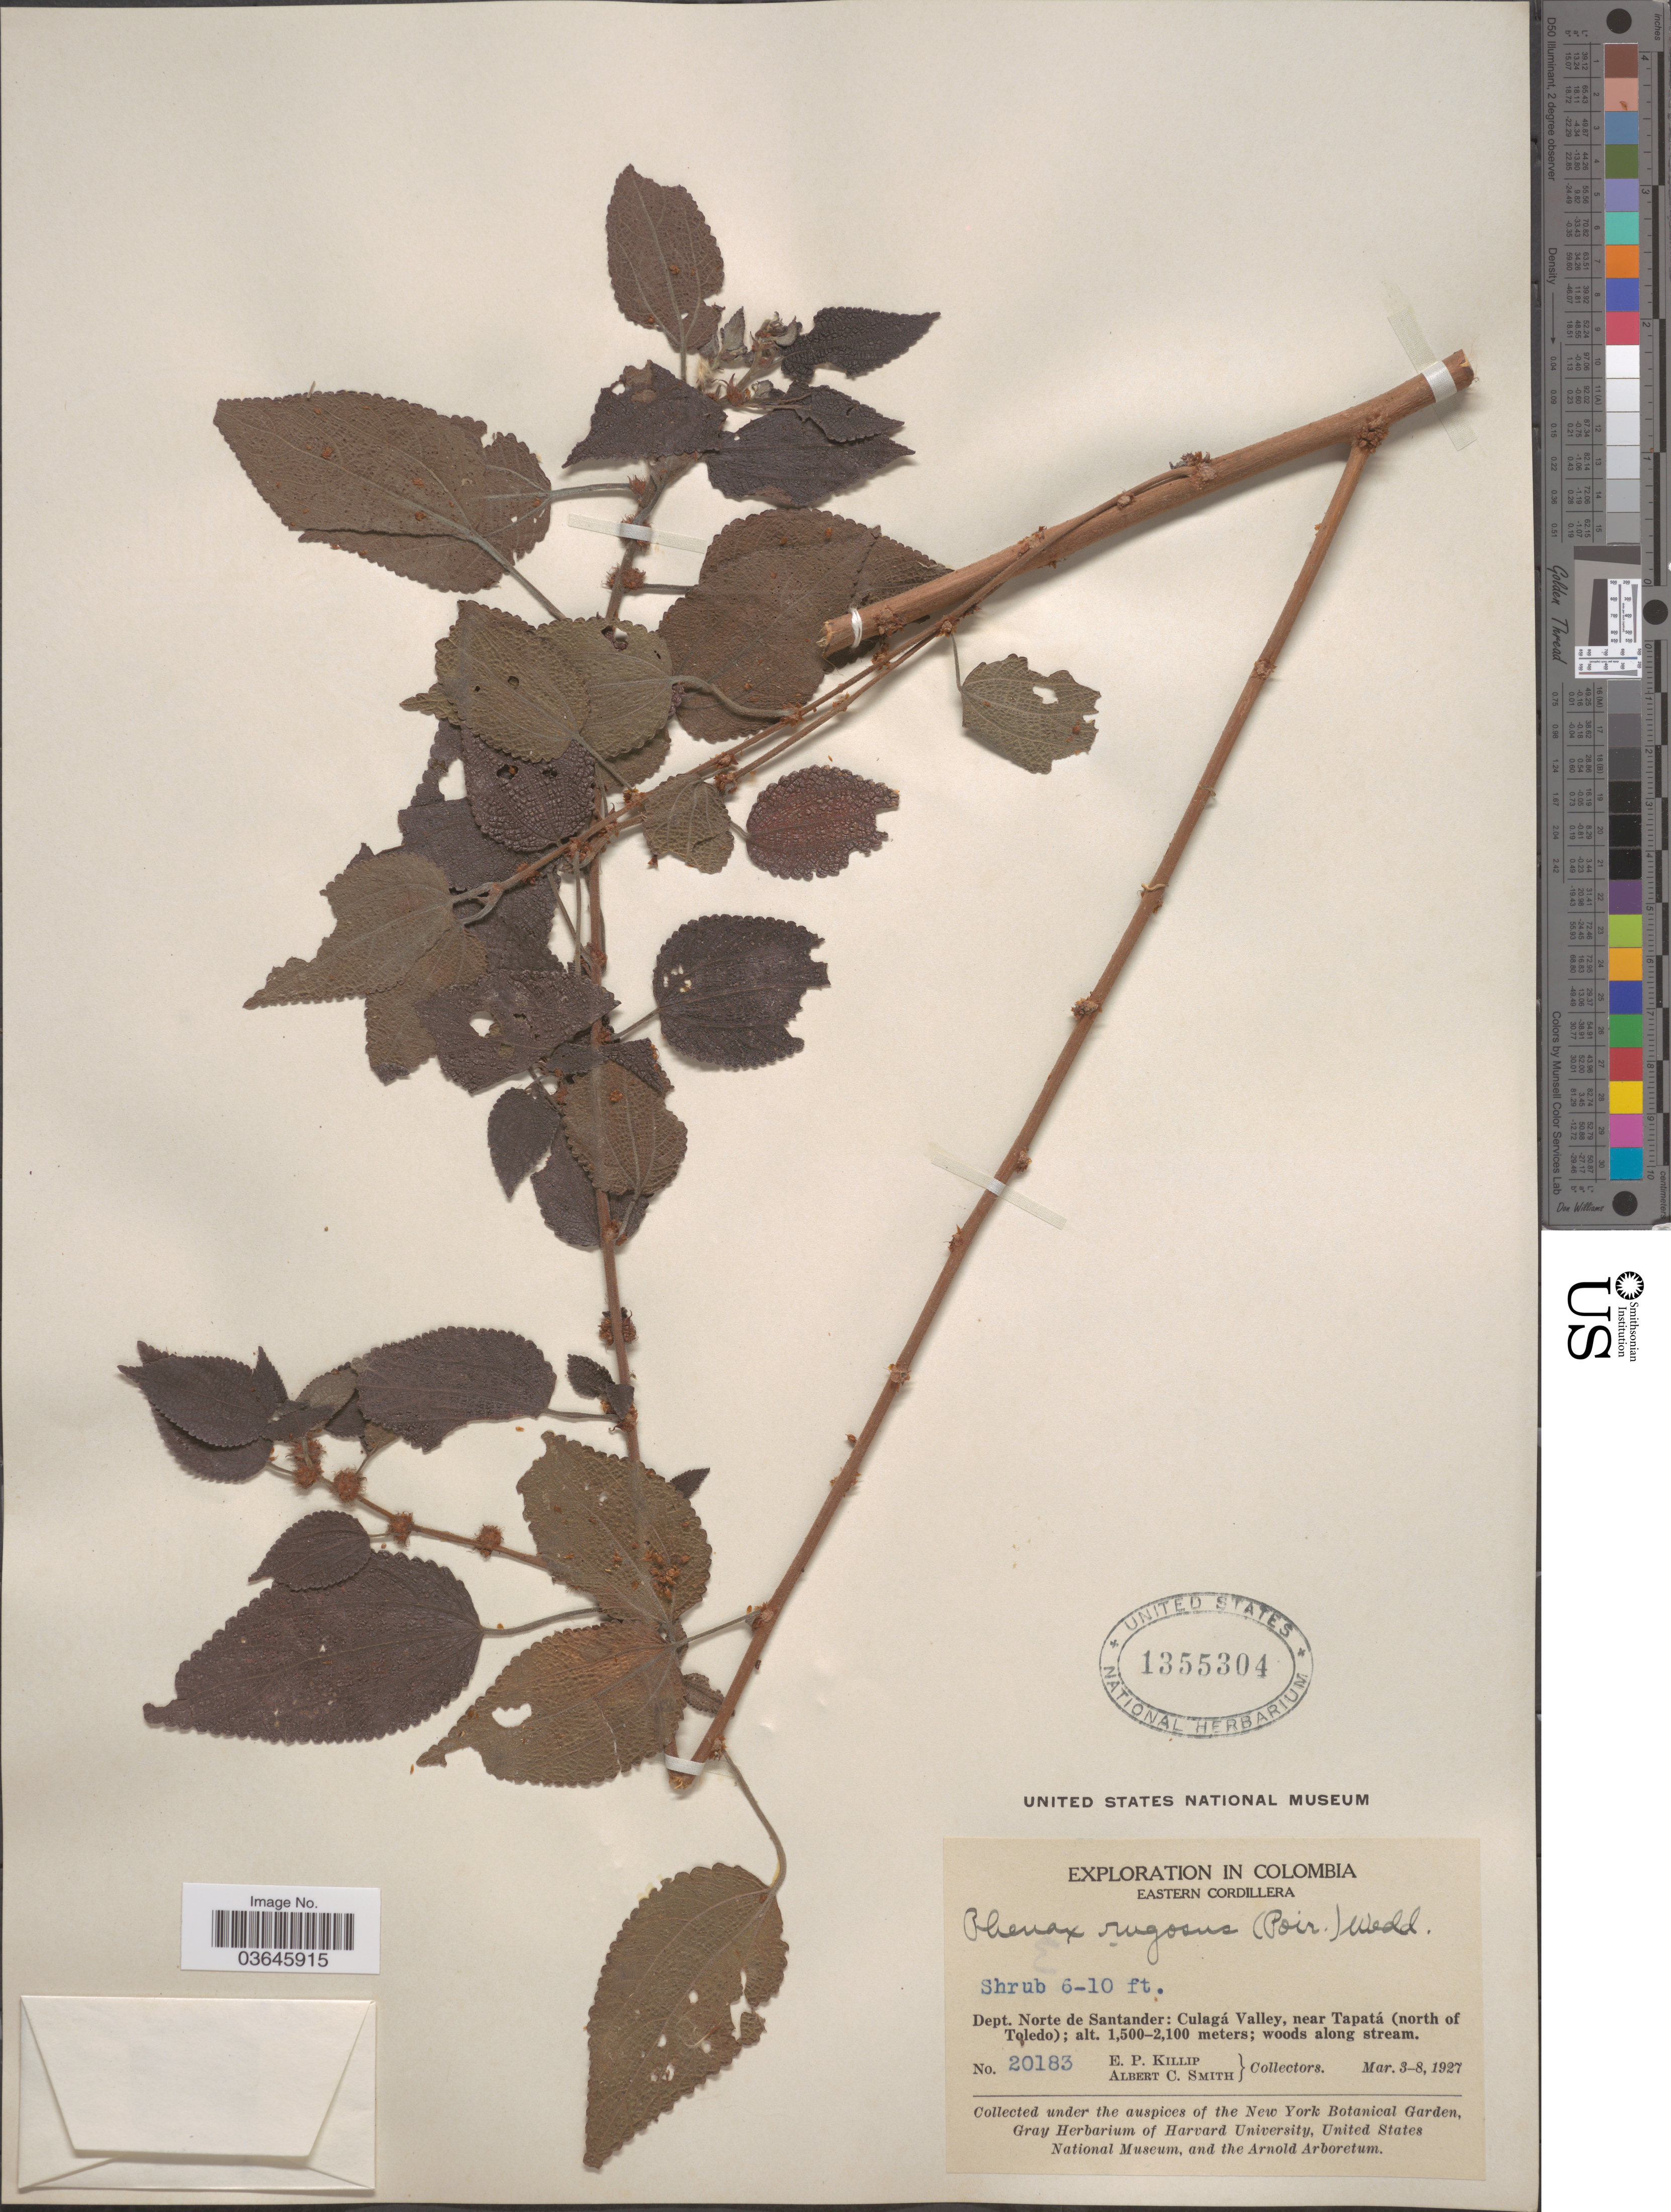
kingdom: Plantae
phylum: Tracheophyta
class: Magnoliopsida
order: Rosales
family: Urticaceae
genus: Phenax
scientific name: Phenax rugosus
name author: (Poir.) Wedd.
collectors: E. P. Killip & A. C. Smith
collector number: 20183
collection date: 1927-03-03/1927-03-08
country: Colombia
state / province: Norte de Santander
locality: Eastern Cordillera. Dept. Norte de Santander: Culagá Valley, near Tapatá (north of Toledo).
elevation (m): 1500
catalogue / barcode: US 1355304